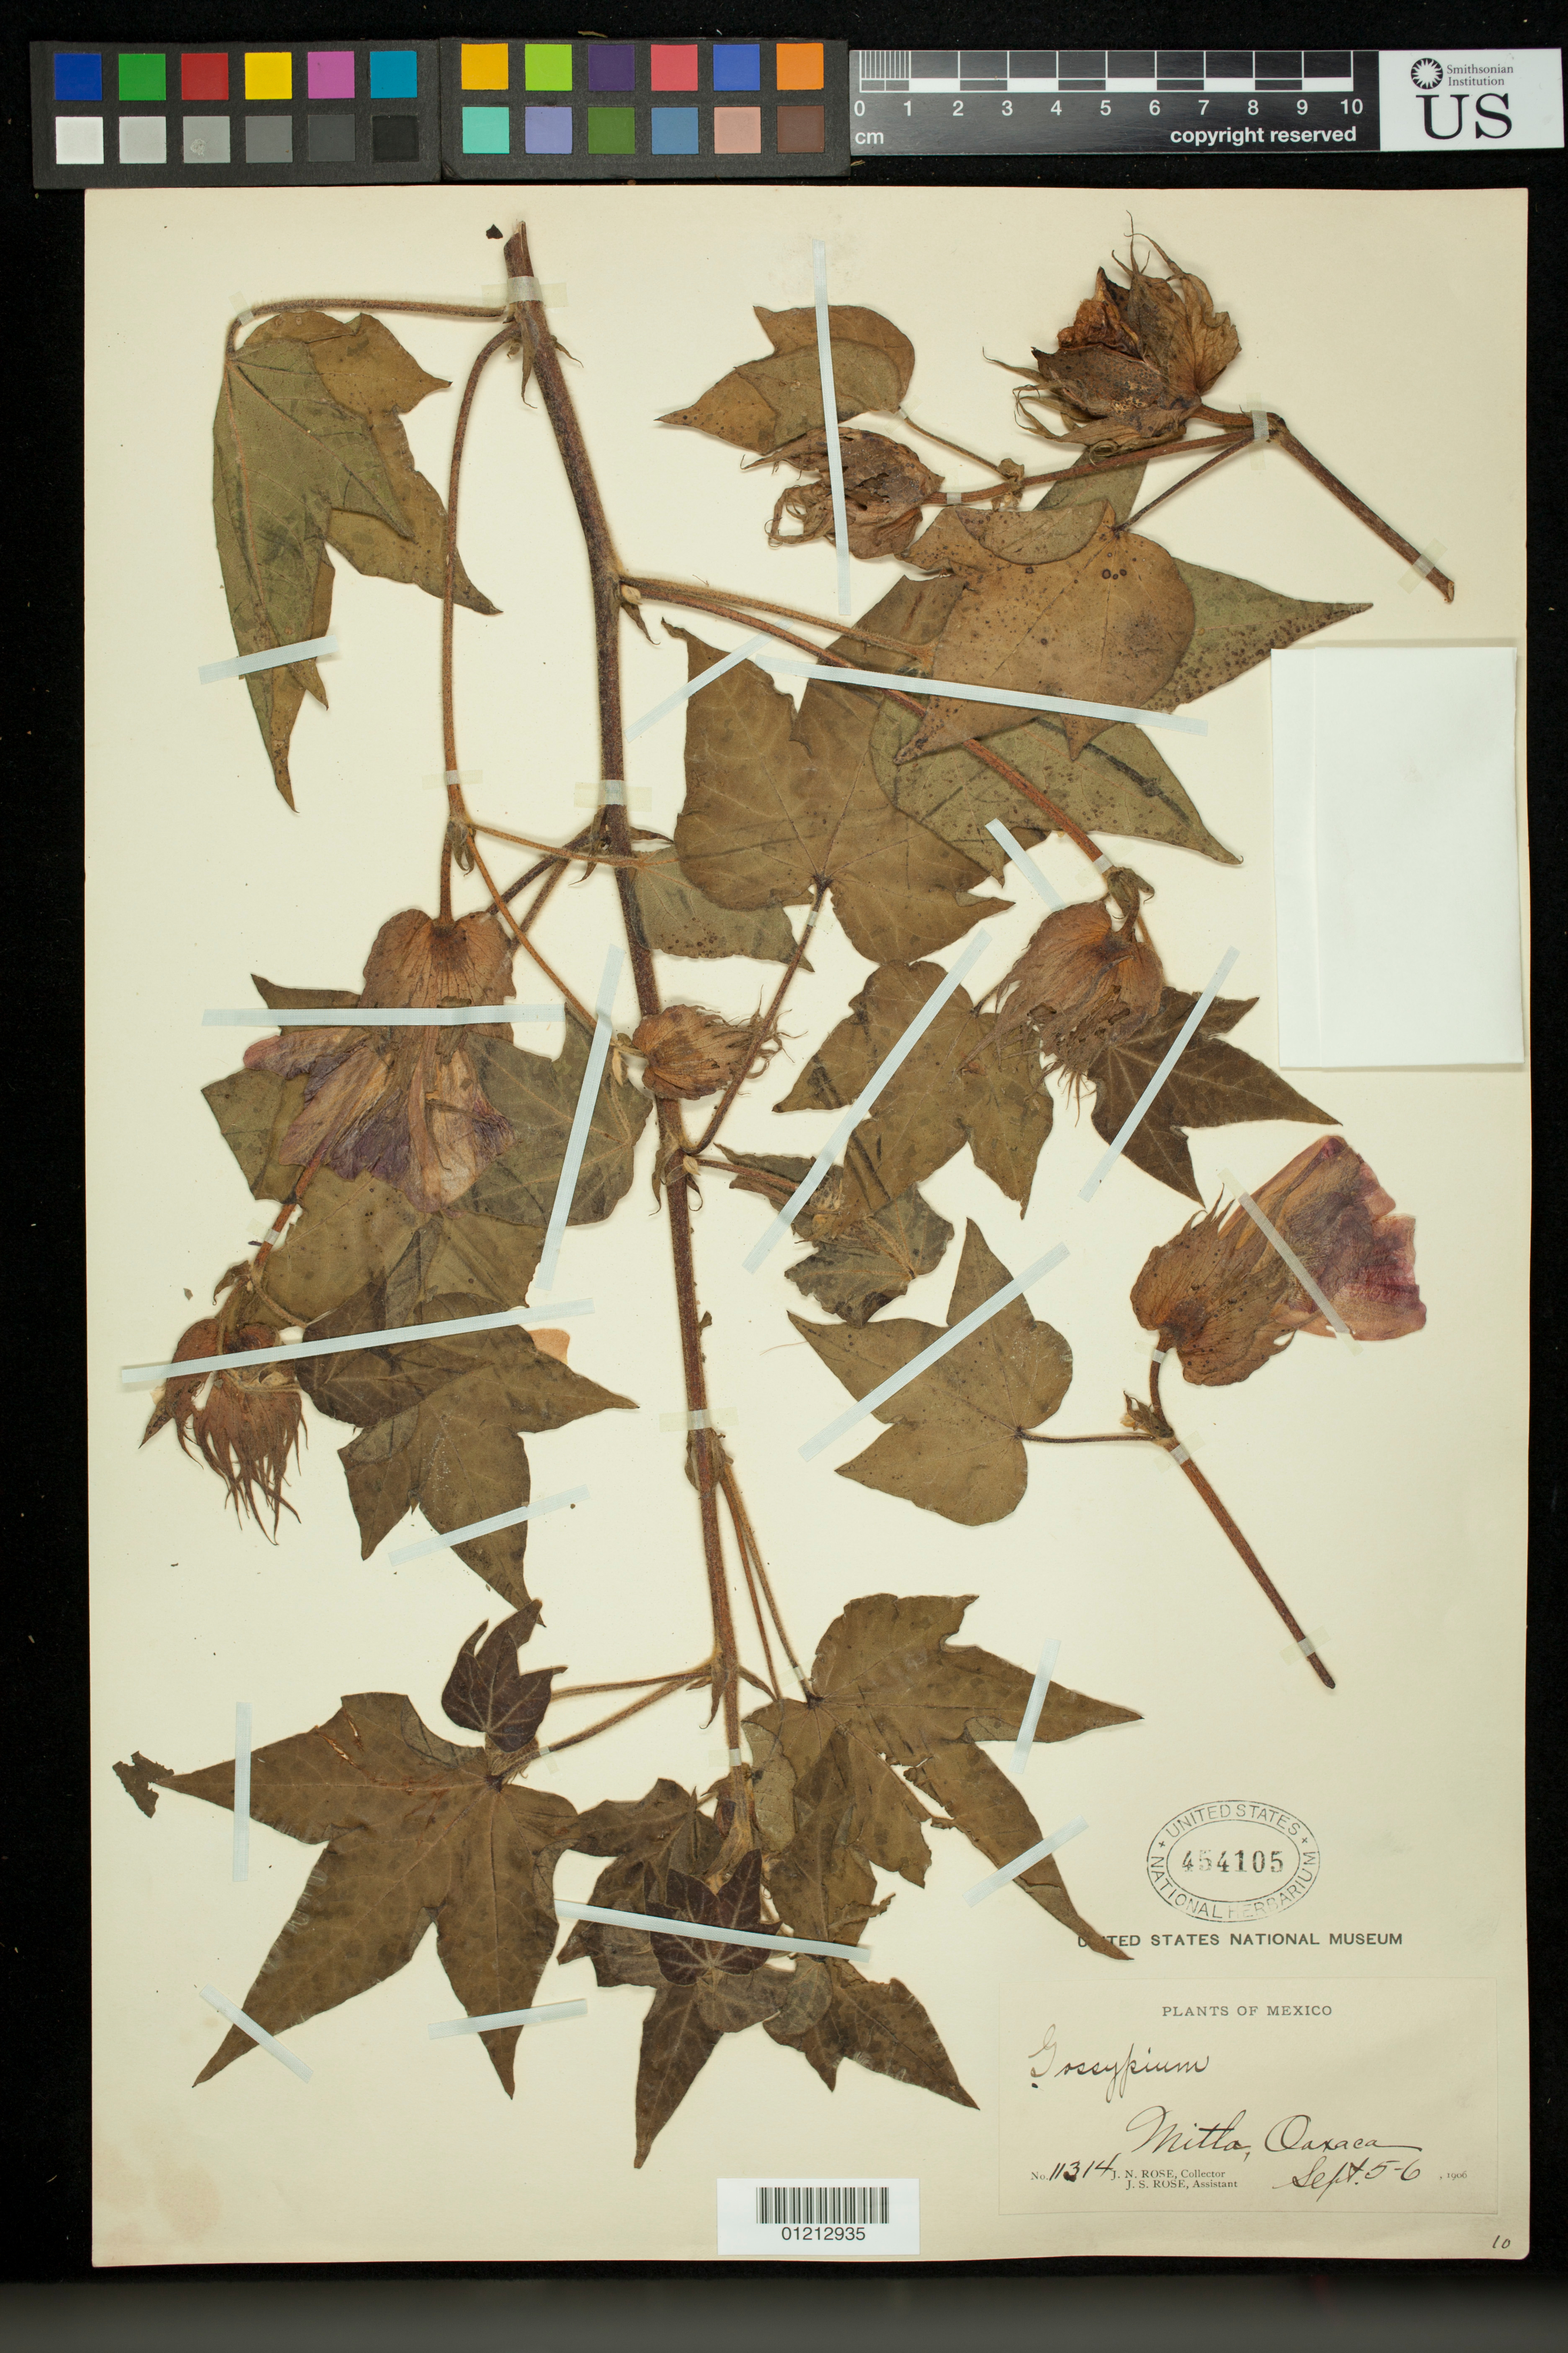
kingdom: Plantae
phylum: Tracheophyta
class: Magnoliopsida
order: Malvales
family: Malvaceae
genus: Gossypium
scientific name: Gossypium sp.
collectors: J. N. Rose & J. S. Rose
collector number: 11314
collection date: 1906-07-06/1906-09-05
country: Mexico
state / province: Oaxaca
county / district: Mitla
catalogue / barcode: US 454105